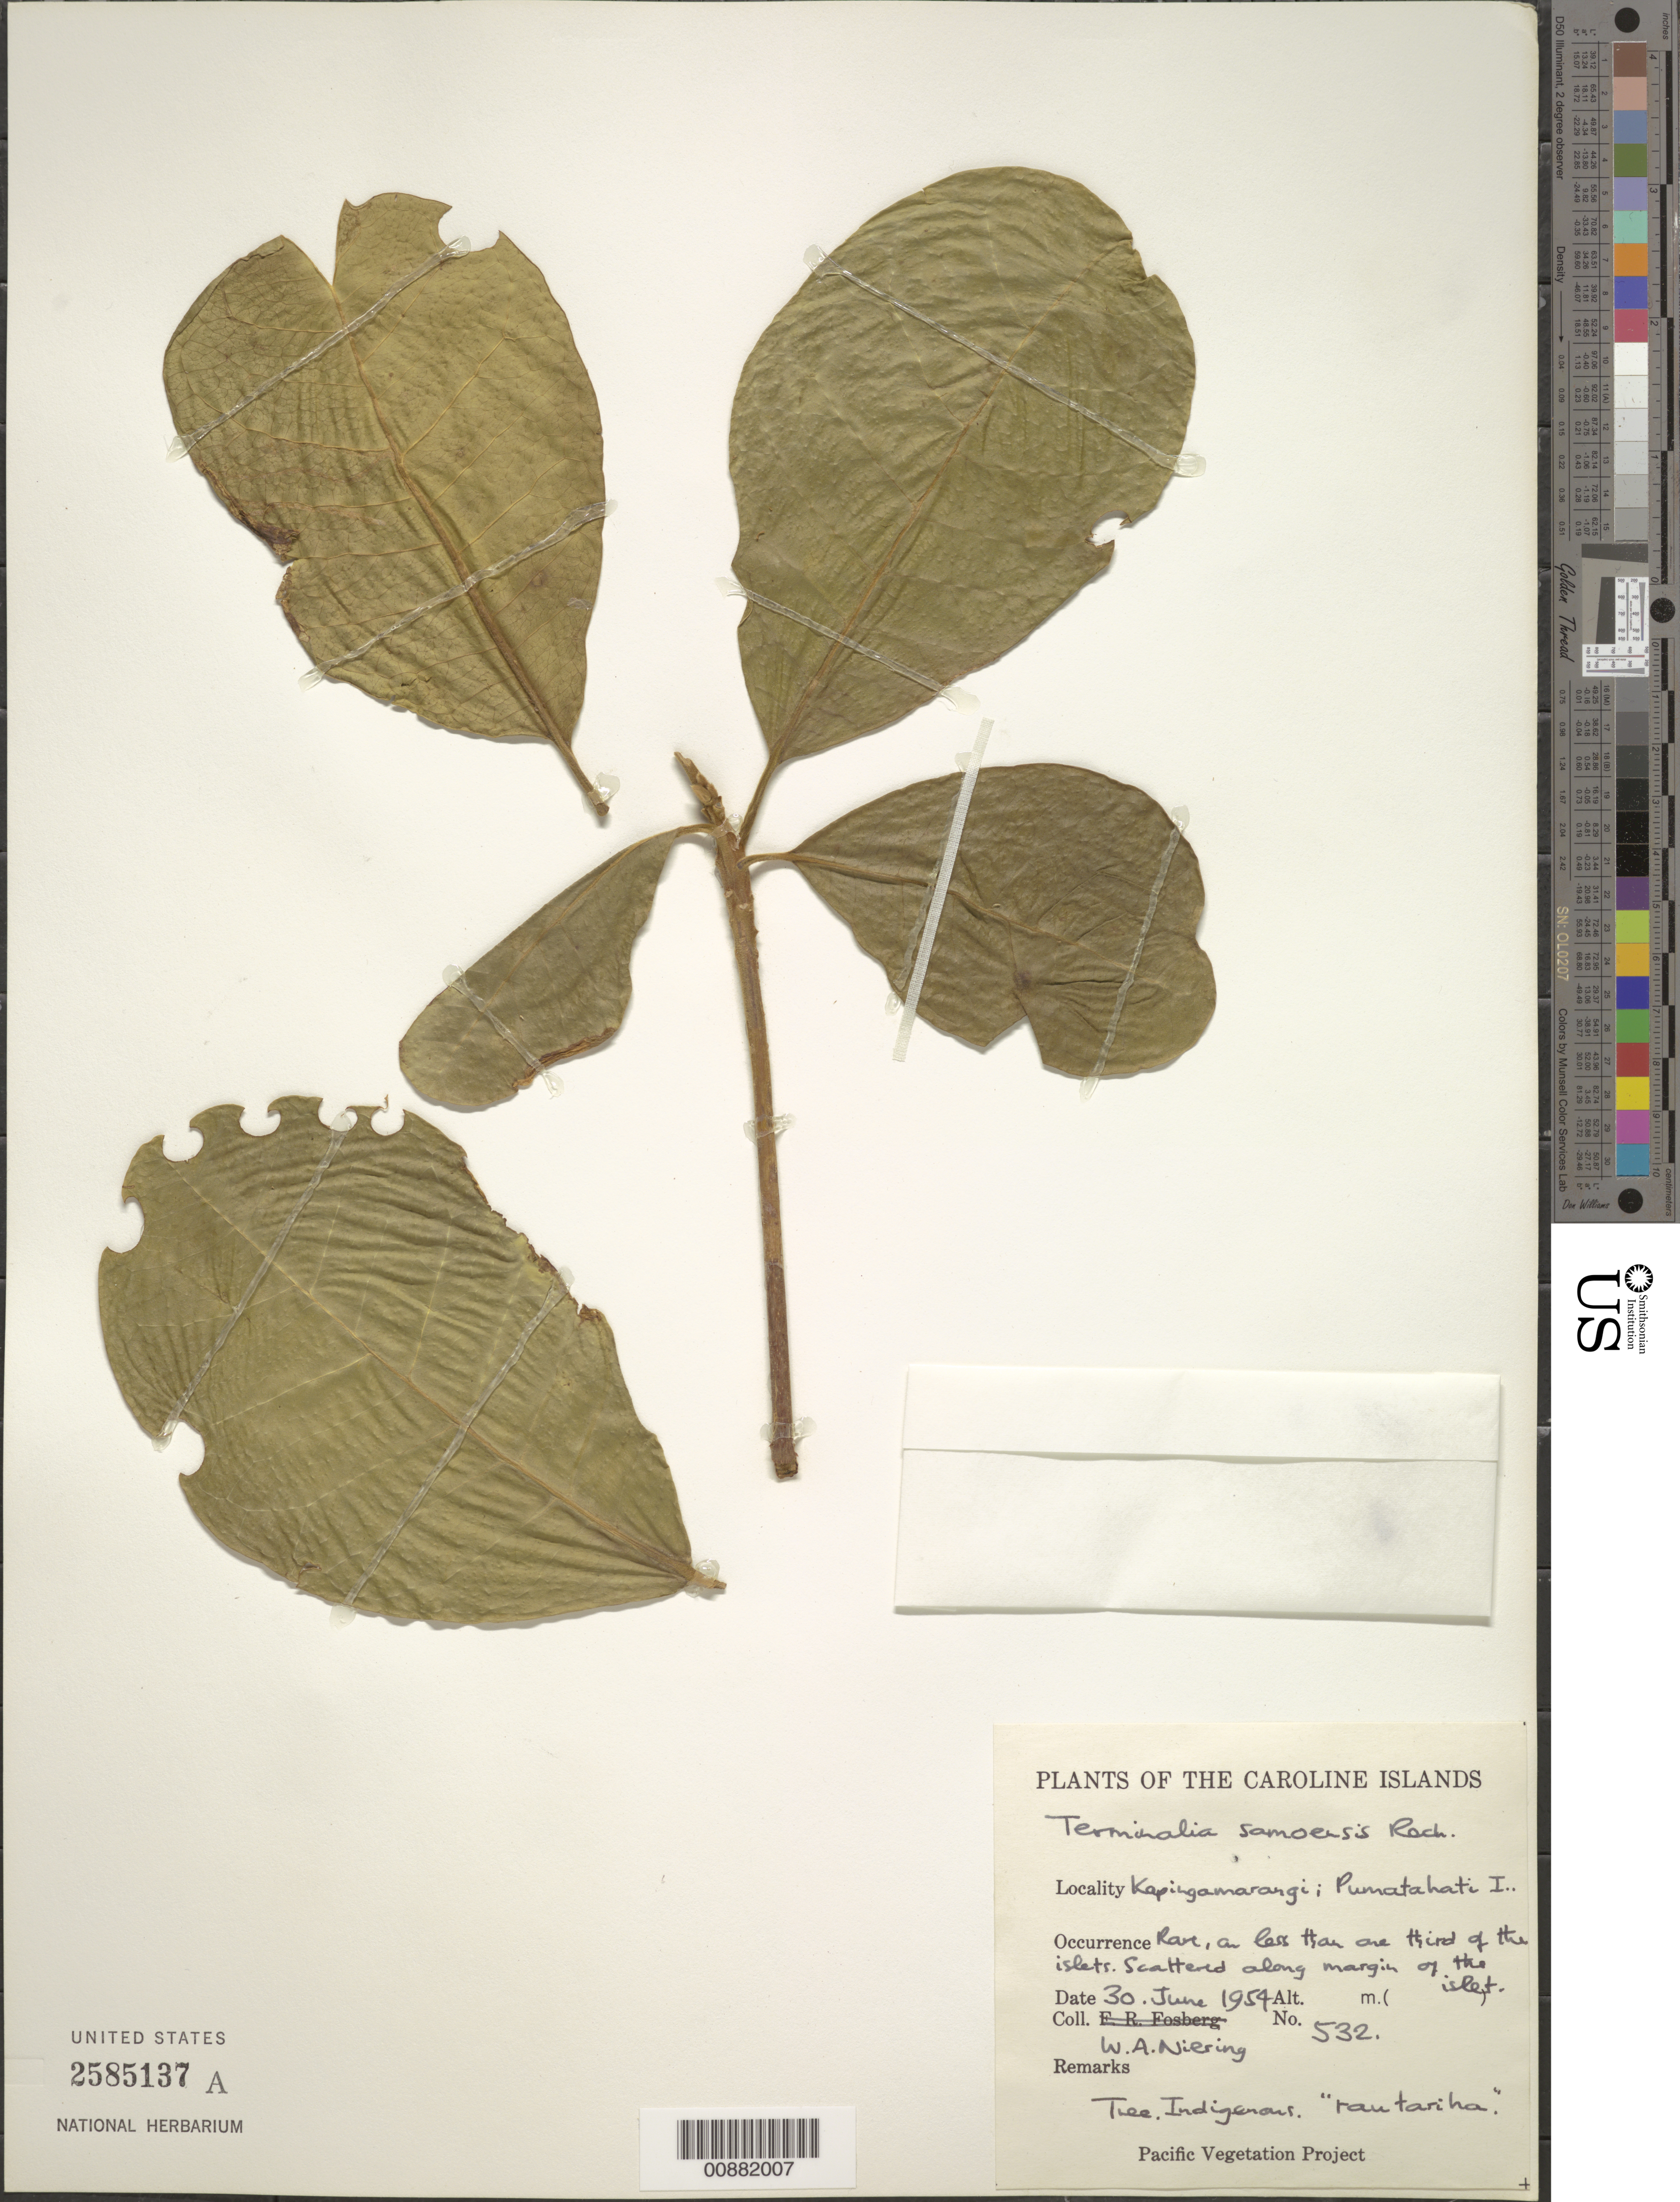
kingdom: Plantae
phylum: Tracheophyta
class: Magnoliopsida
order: Myrtales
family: Combretaceae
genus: Terminalia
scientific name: Terminalia samoensis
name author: Rech.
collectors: W. Niering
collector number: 532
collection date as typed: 30 Jun 1954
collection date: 1954-06-30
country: Micronesia, Federated States of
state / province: Pohnpei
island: Kapingamarangi Atoll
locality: Pumatahati Islet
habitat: rare, on less than one thrid of the islets. Scattered along margin of the islet.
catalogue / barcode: US 2585137